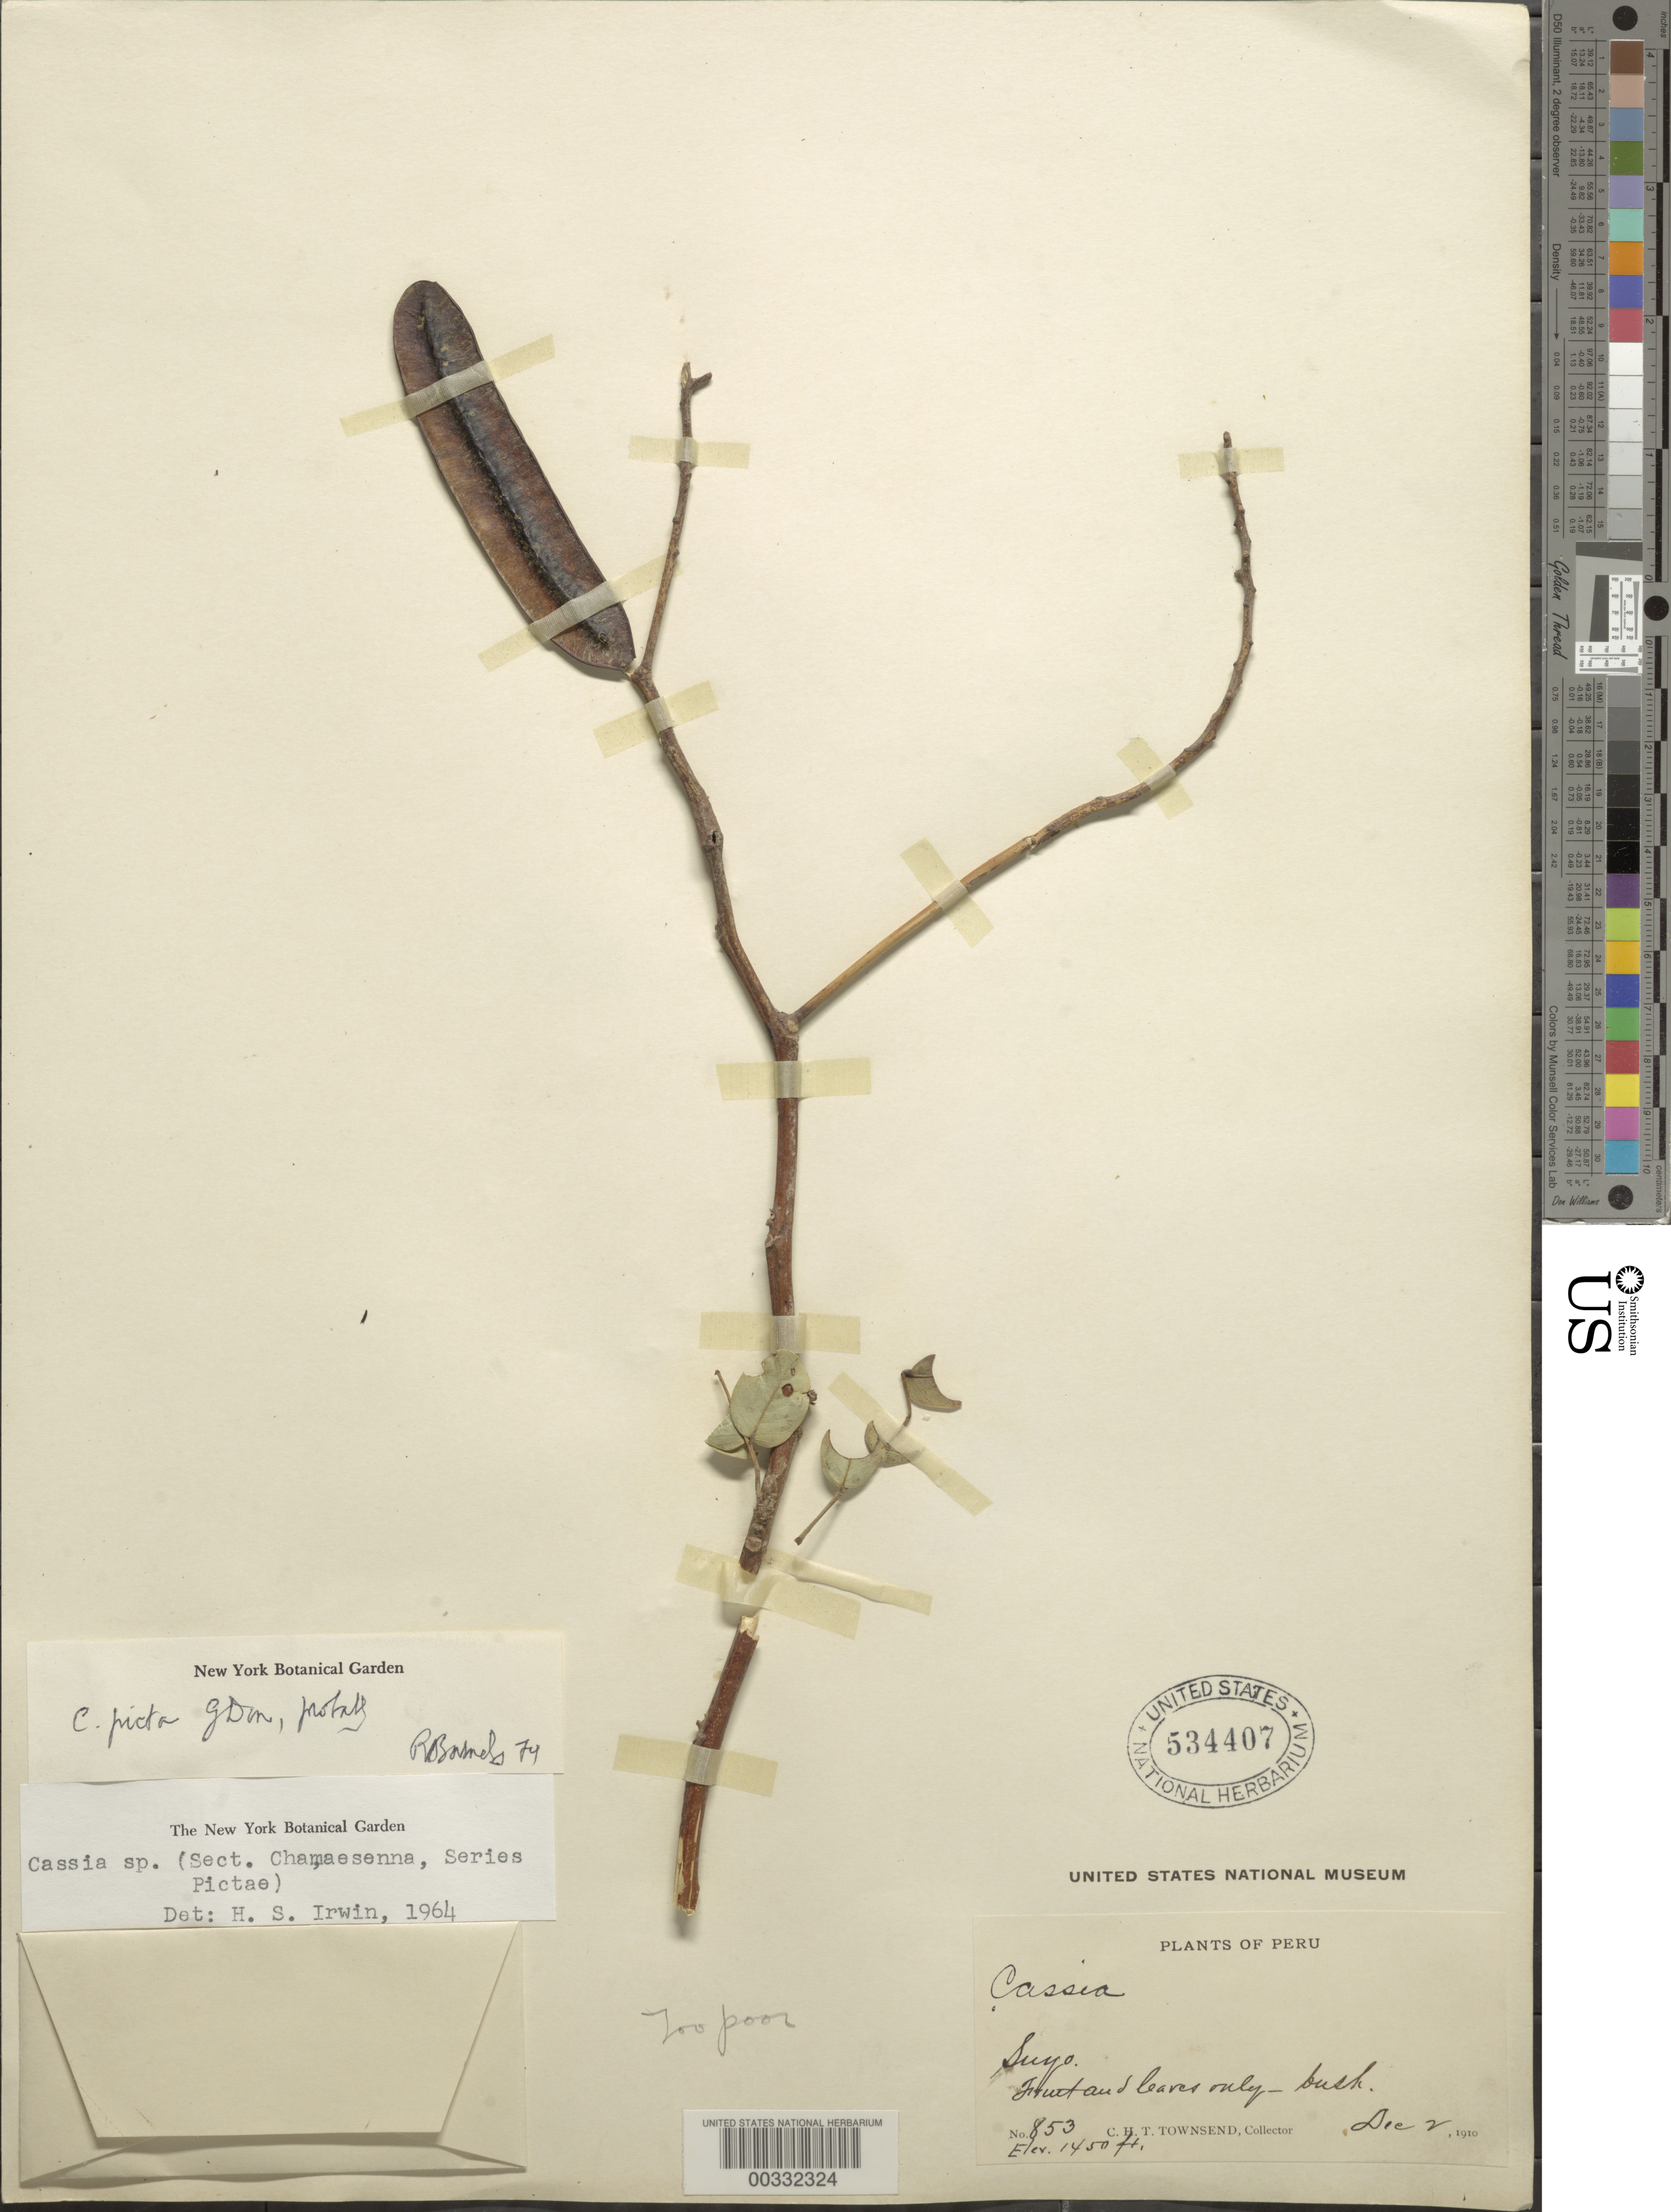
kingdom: Plantae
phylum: Tracheophyta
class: Magnoliopsida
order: Fabales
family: Fabaceae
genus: Senna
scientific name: Senna pistaciifolia var. picta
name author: (G. Don) H.S. Irwin & Barneby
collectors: C. H. Townsend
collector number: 853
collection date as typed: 02 Dec 1910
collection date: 1910-12-02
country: Peru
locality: Suyo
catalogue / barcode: US 534407